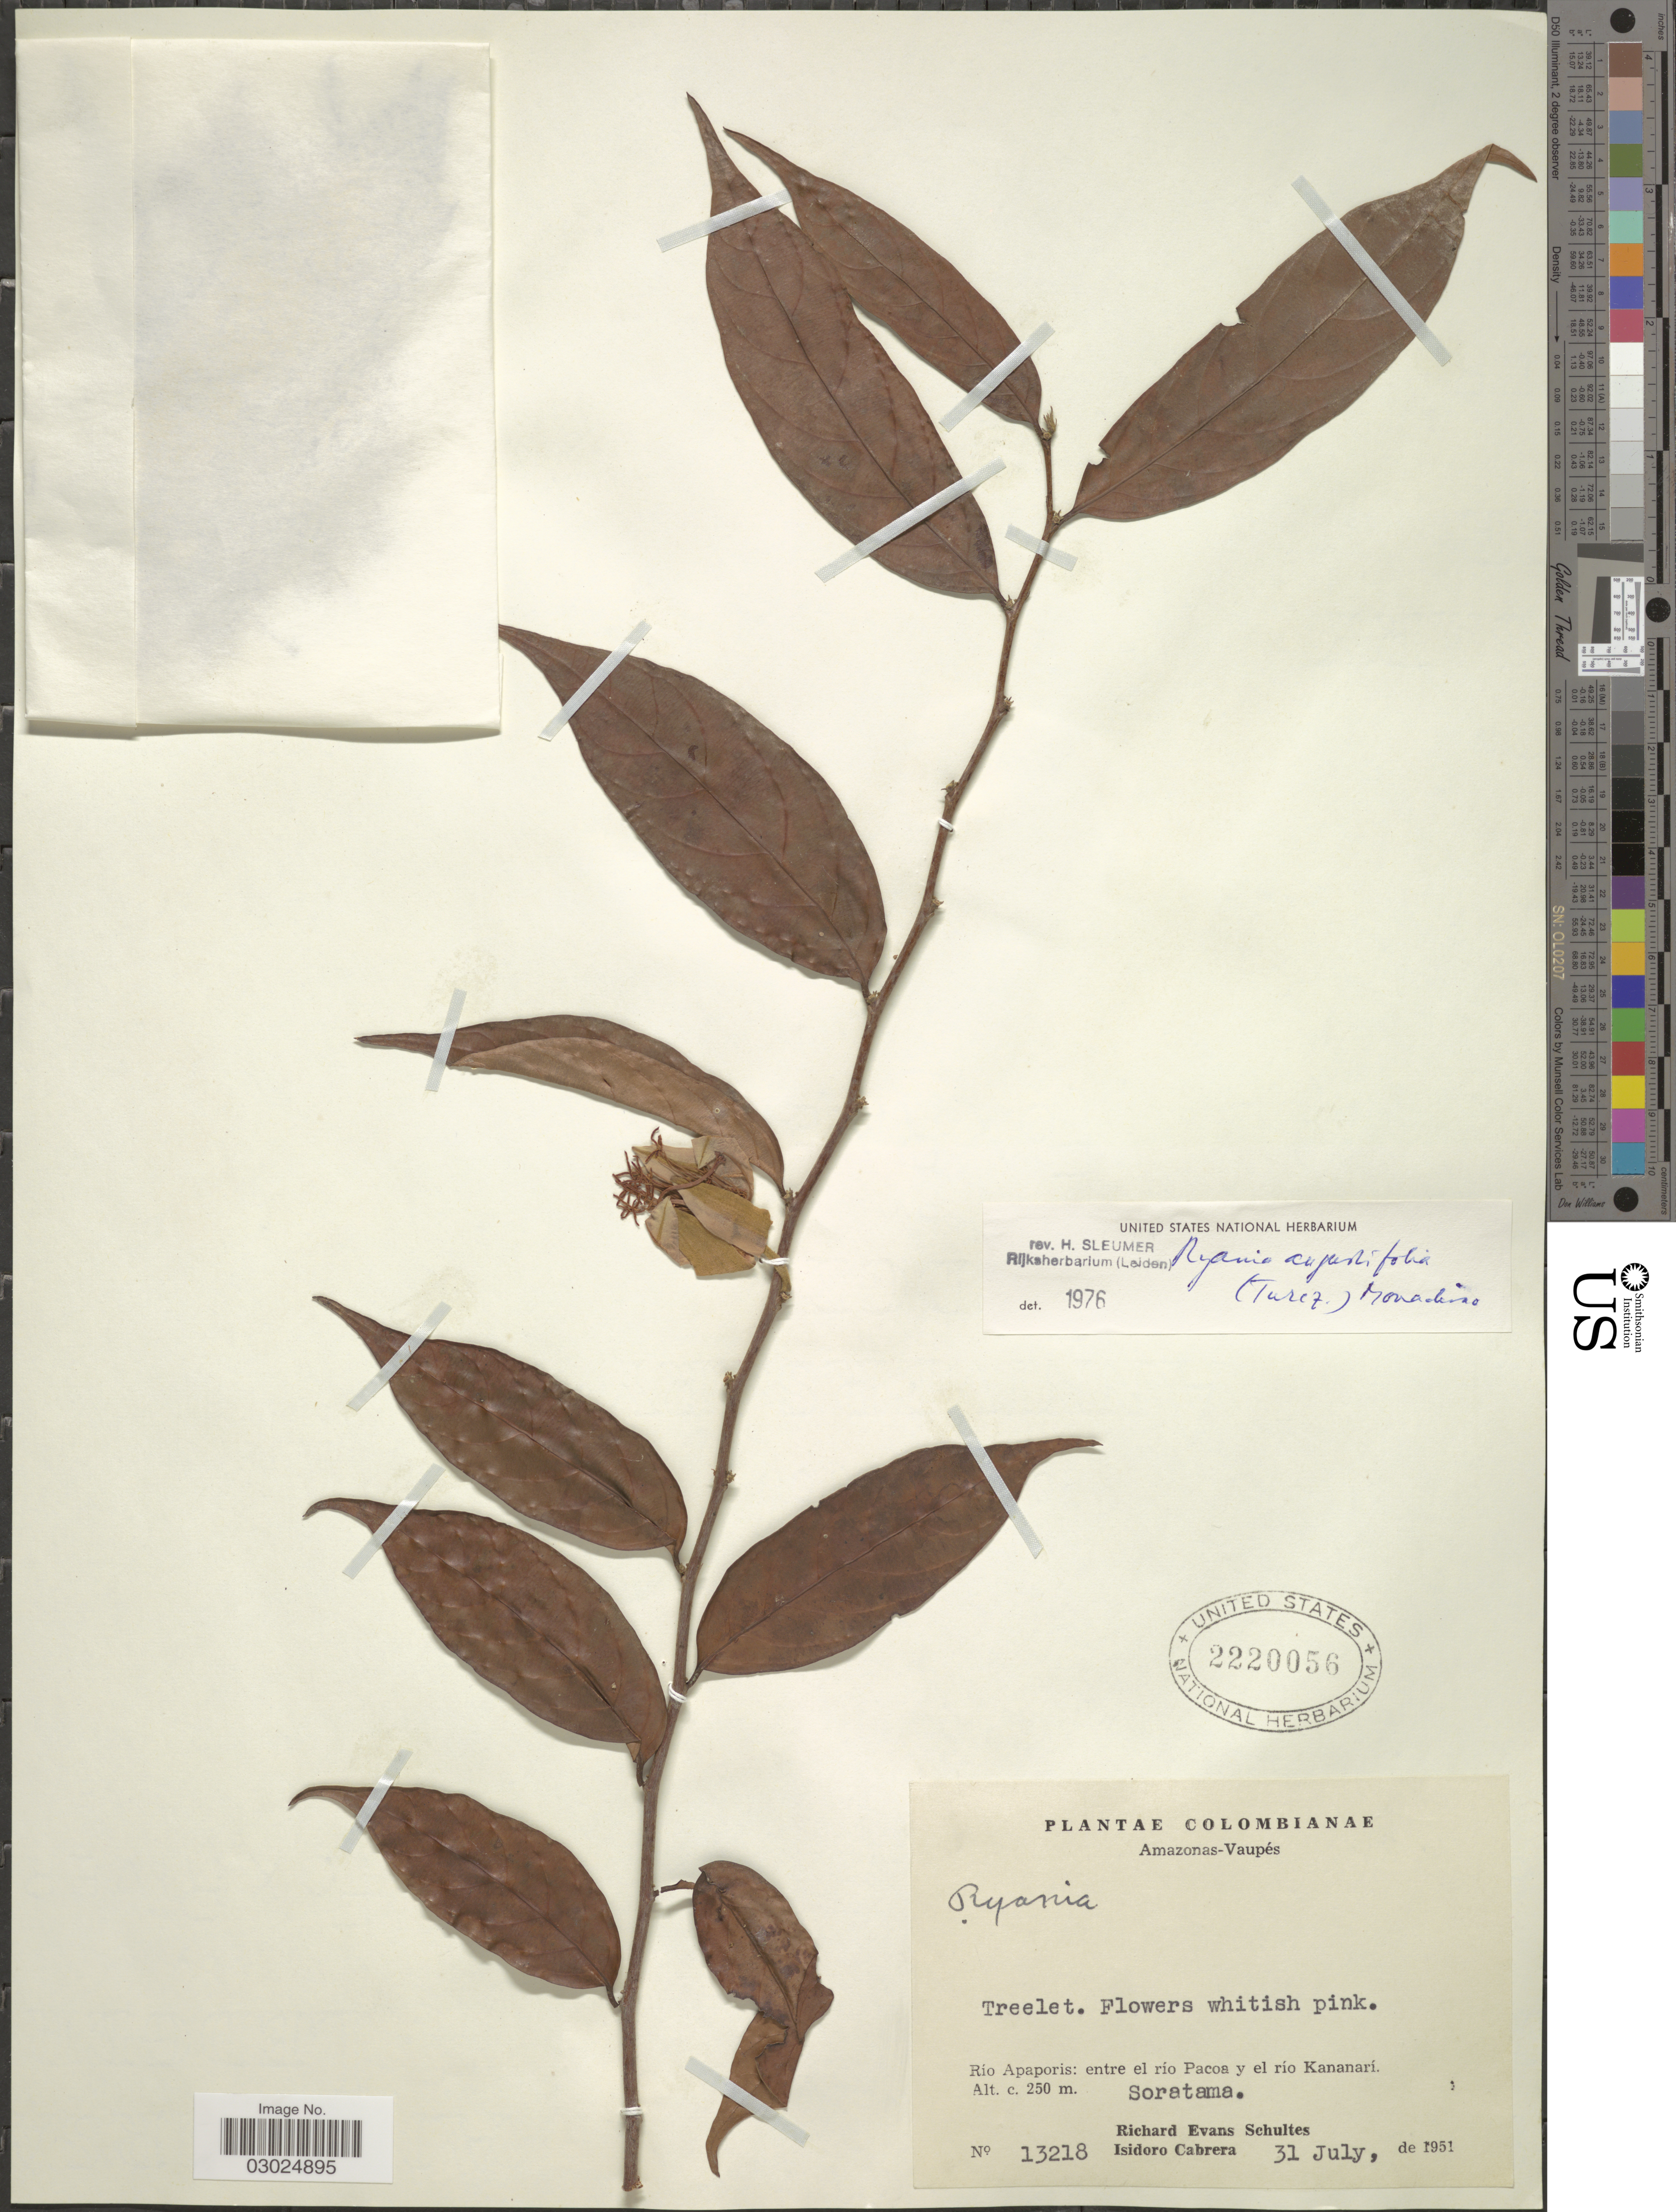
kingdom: Plantae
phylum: Tracheophyta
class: Magnoliopsida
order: Malpighiales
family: Salicaceae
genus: Ryania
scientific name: Ryania angustifolia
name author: (Turcz.) Monach.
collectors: R. E. Schultes & I. Cabrera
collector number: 13218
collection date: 1951-07-31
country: Colombia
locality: Amazonas-Vaupes. Río Apaporis: entre el río Pacoa y el río Kananarí. Soratama.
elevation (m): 250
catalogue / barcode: US 2220056